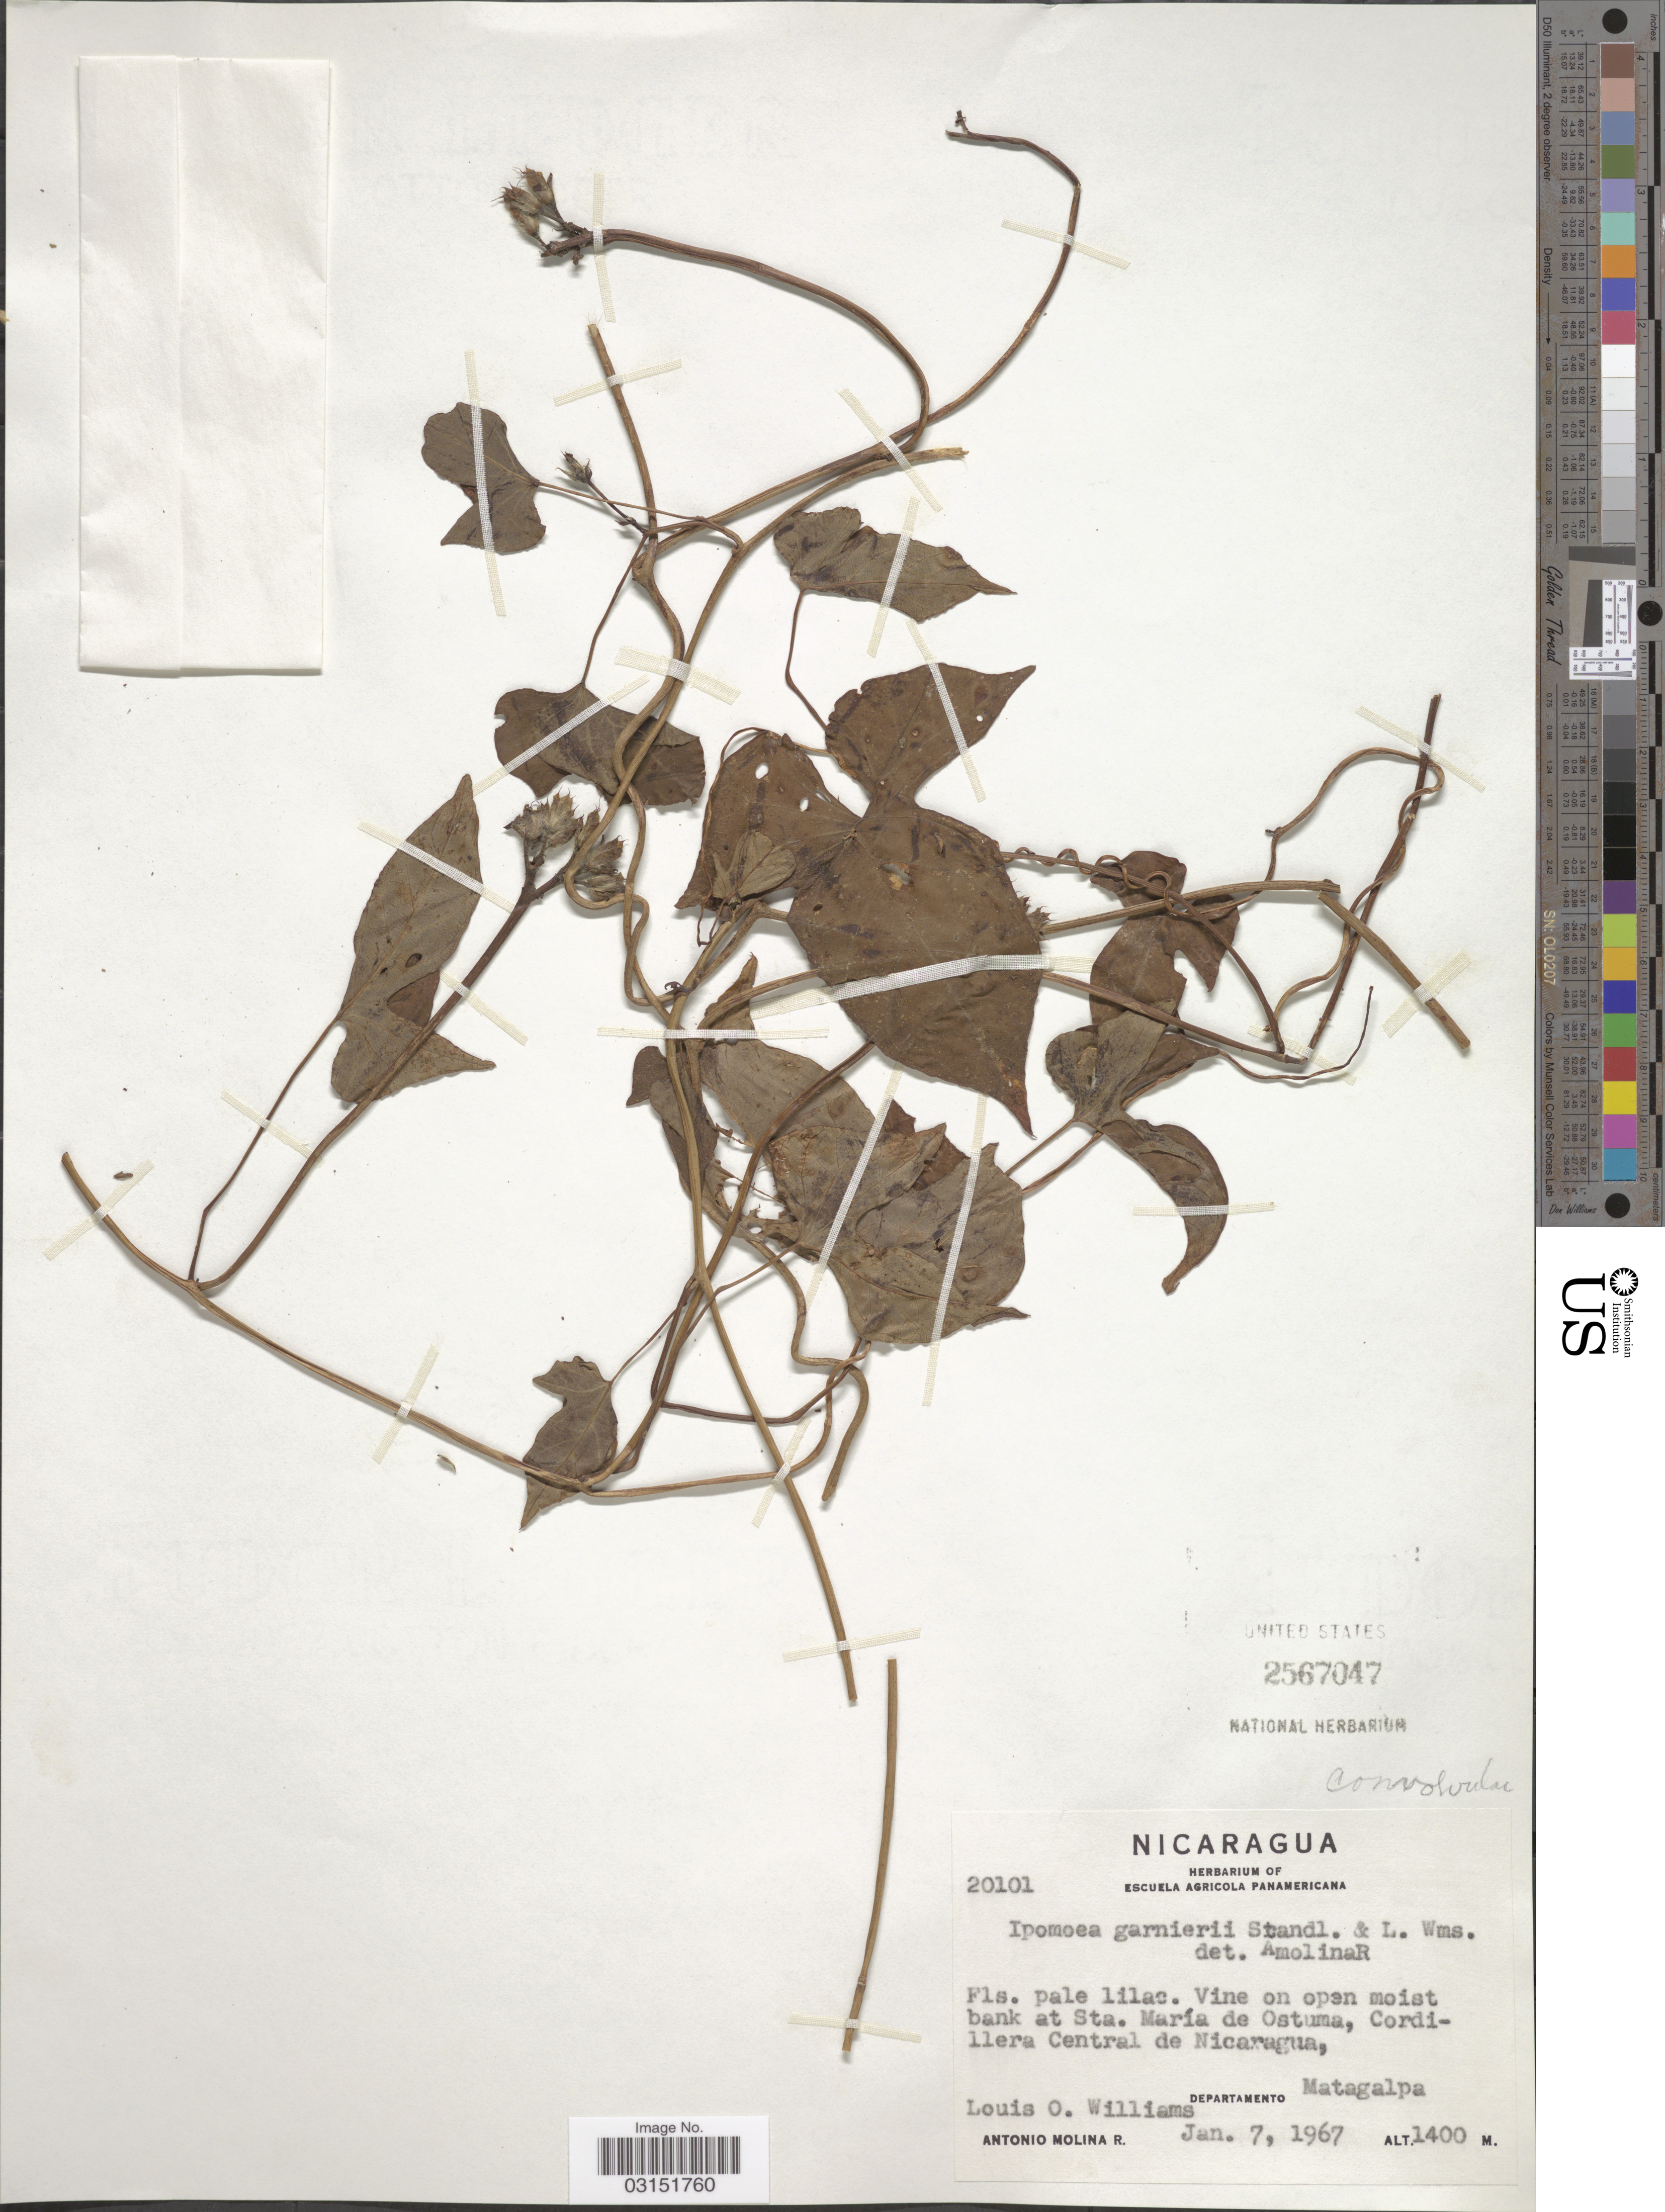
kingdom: Plantae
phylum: Tracheophyta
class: Magnoliopsida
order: Solanales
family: Convolvulaceae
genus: Ipomoea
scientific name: Ipomoea triloba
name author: L.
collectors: L. O. Williams & A. Molina R.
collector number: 20101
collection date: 1967-01-07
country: Nicaragua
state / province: Matagalpa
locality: Vine on open moist bank at Sta. María de Ostuma, Cordillera Central de Nicaragua, Departamento Matagalpa.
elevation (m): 1400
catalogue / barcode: US 2567047